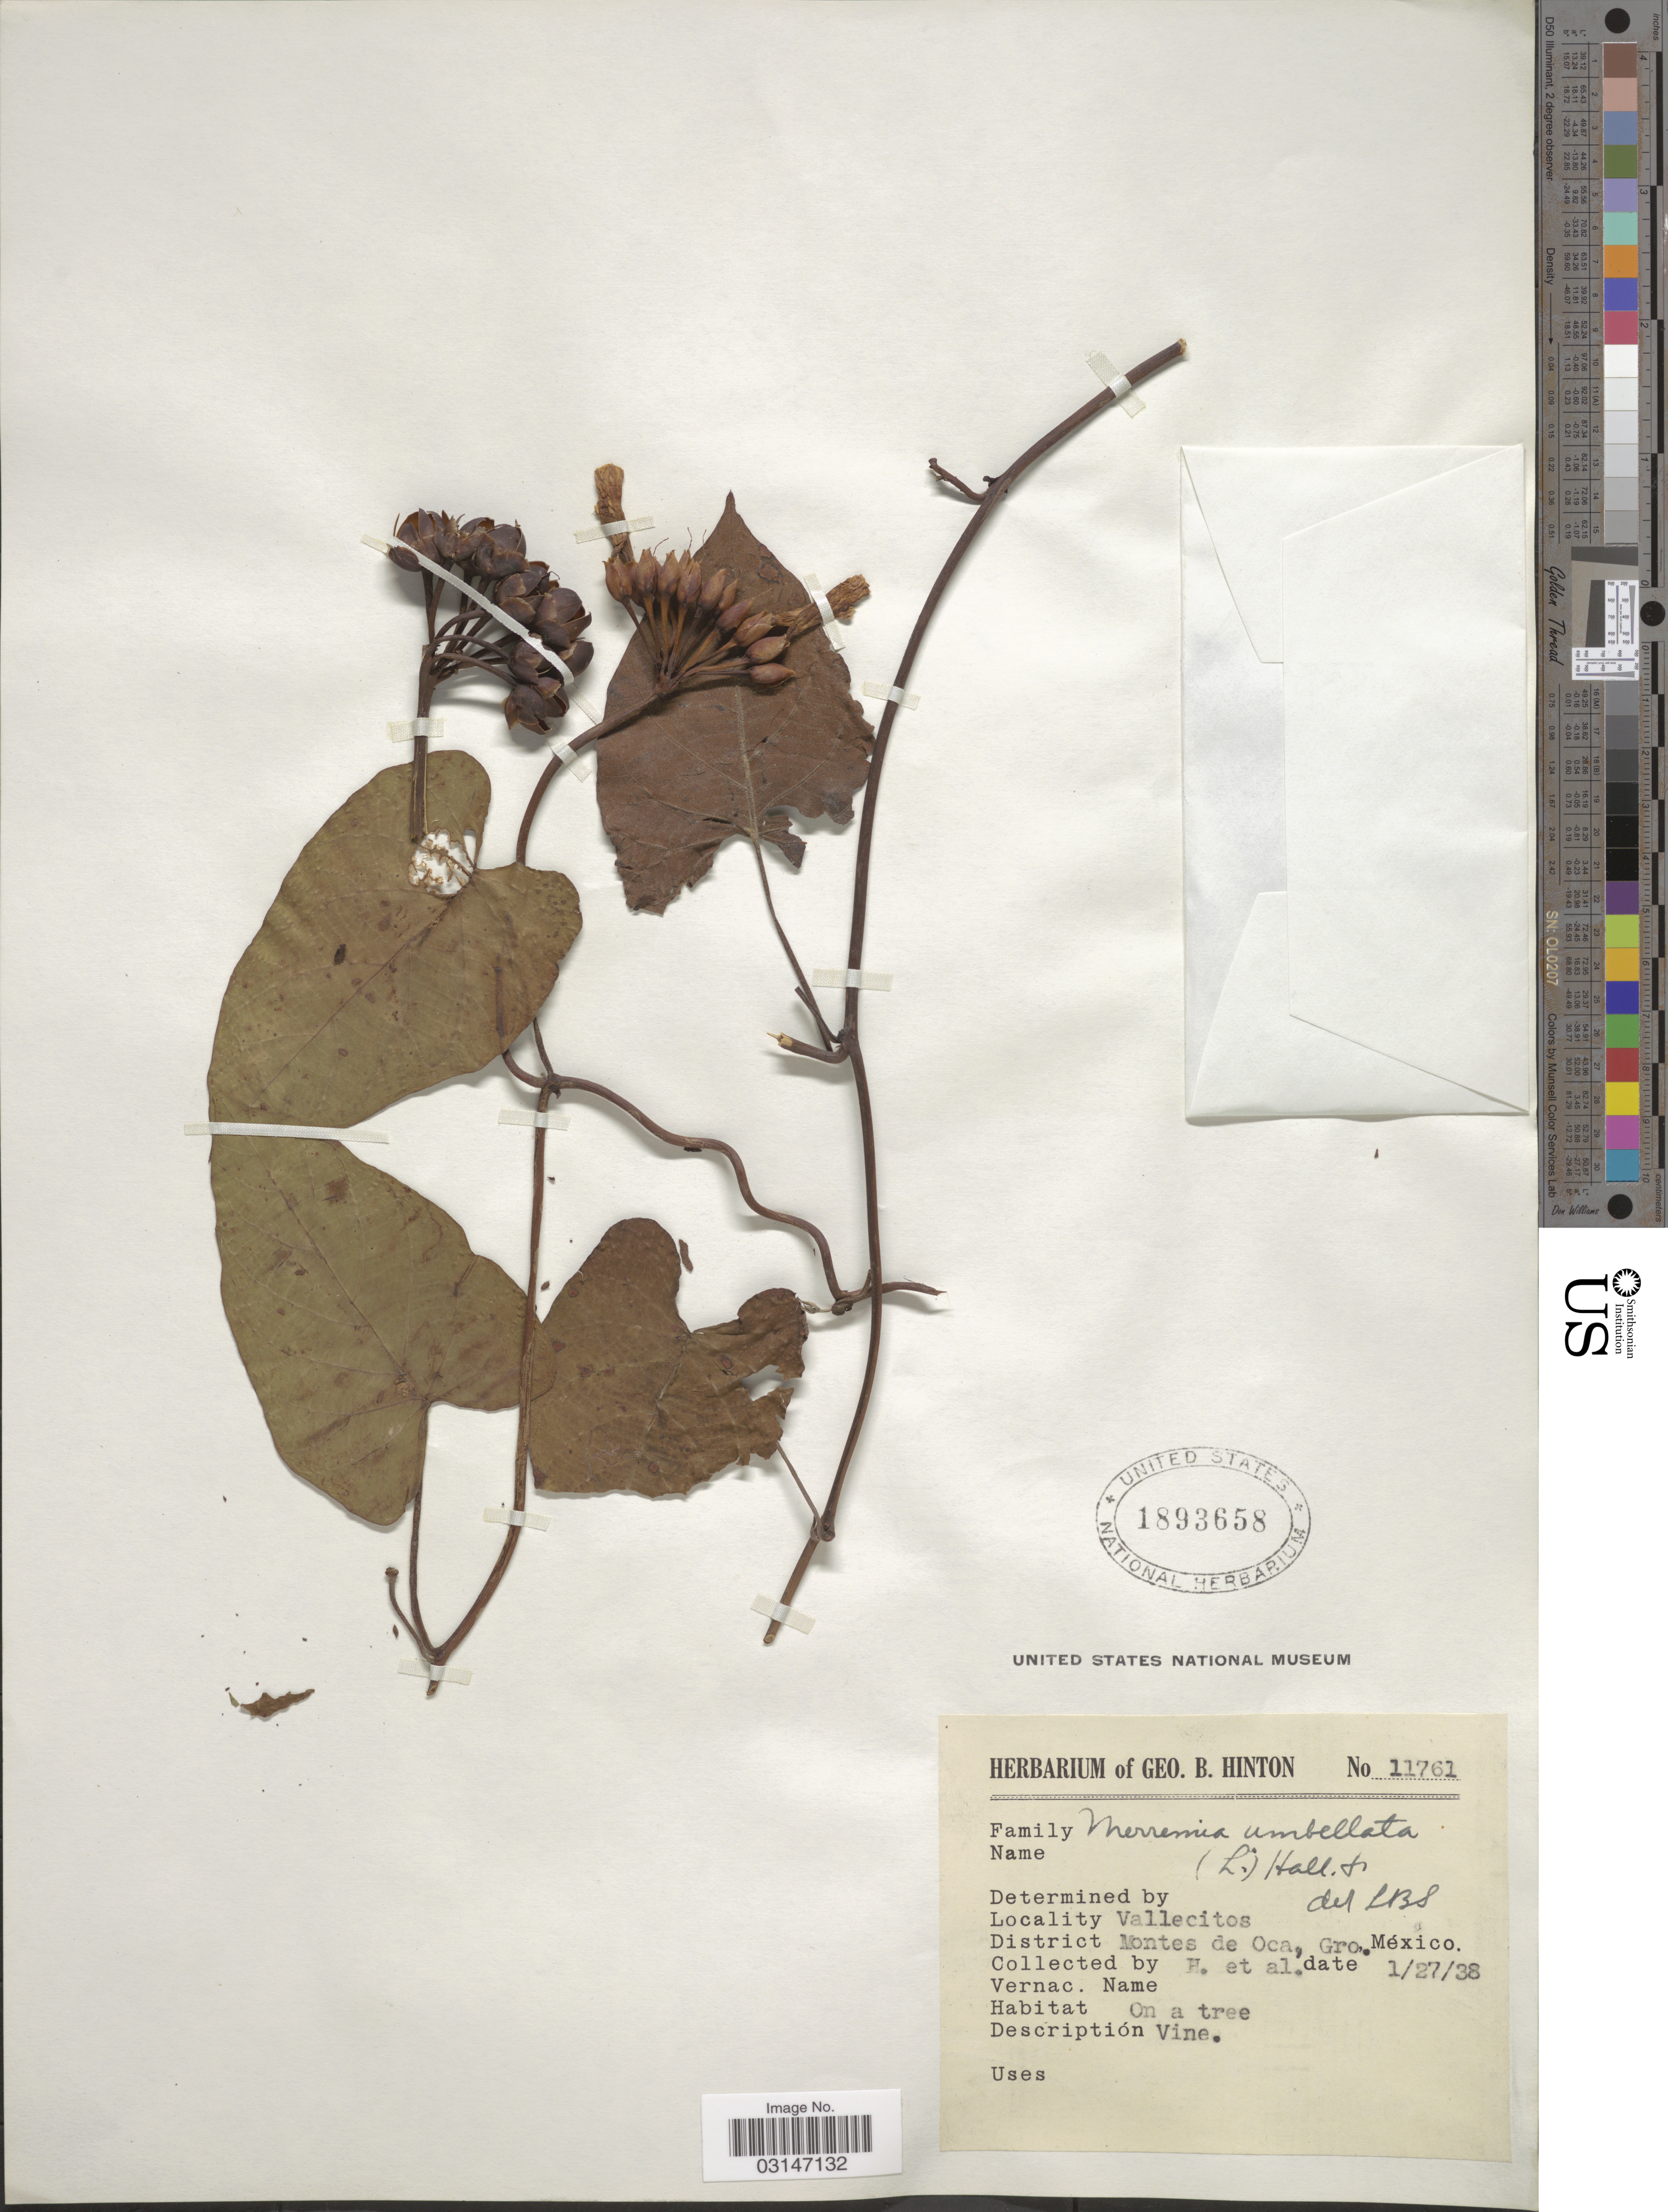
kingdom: Plantae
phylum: Tracheophyta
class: Magnoliopsida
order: Solanales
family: Convolvulaceae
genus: Camonea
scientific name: Camonea umbellata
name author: (L.) A. R. Simões & Staples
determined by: Strong, Mark T., (BOT), Smithsonian Institution - National Museum of Natural History (UNITED STATES)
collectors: G. B. Hinton & et al.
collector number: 11761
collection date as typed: Transcribed d/m/y: 27/1/38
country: Mexico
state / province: Guerrero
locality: Vallecitos, District Montes de Oca, Gro., México.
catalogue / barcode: US 1893658